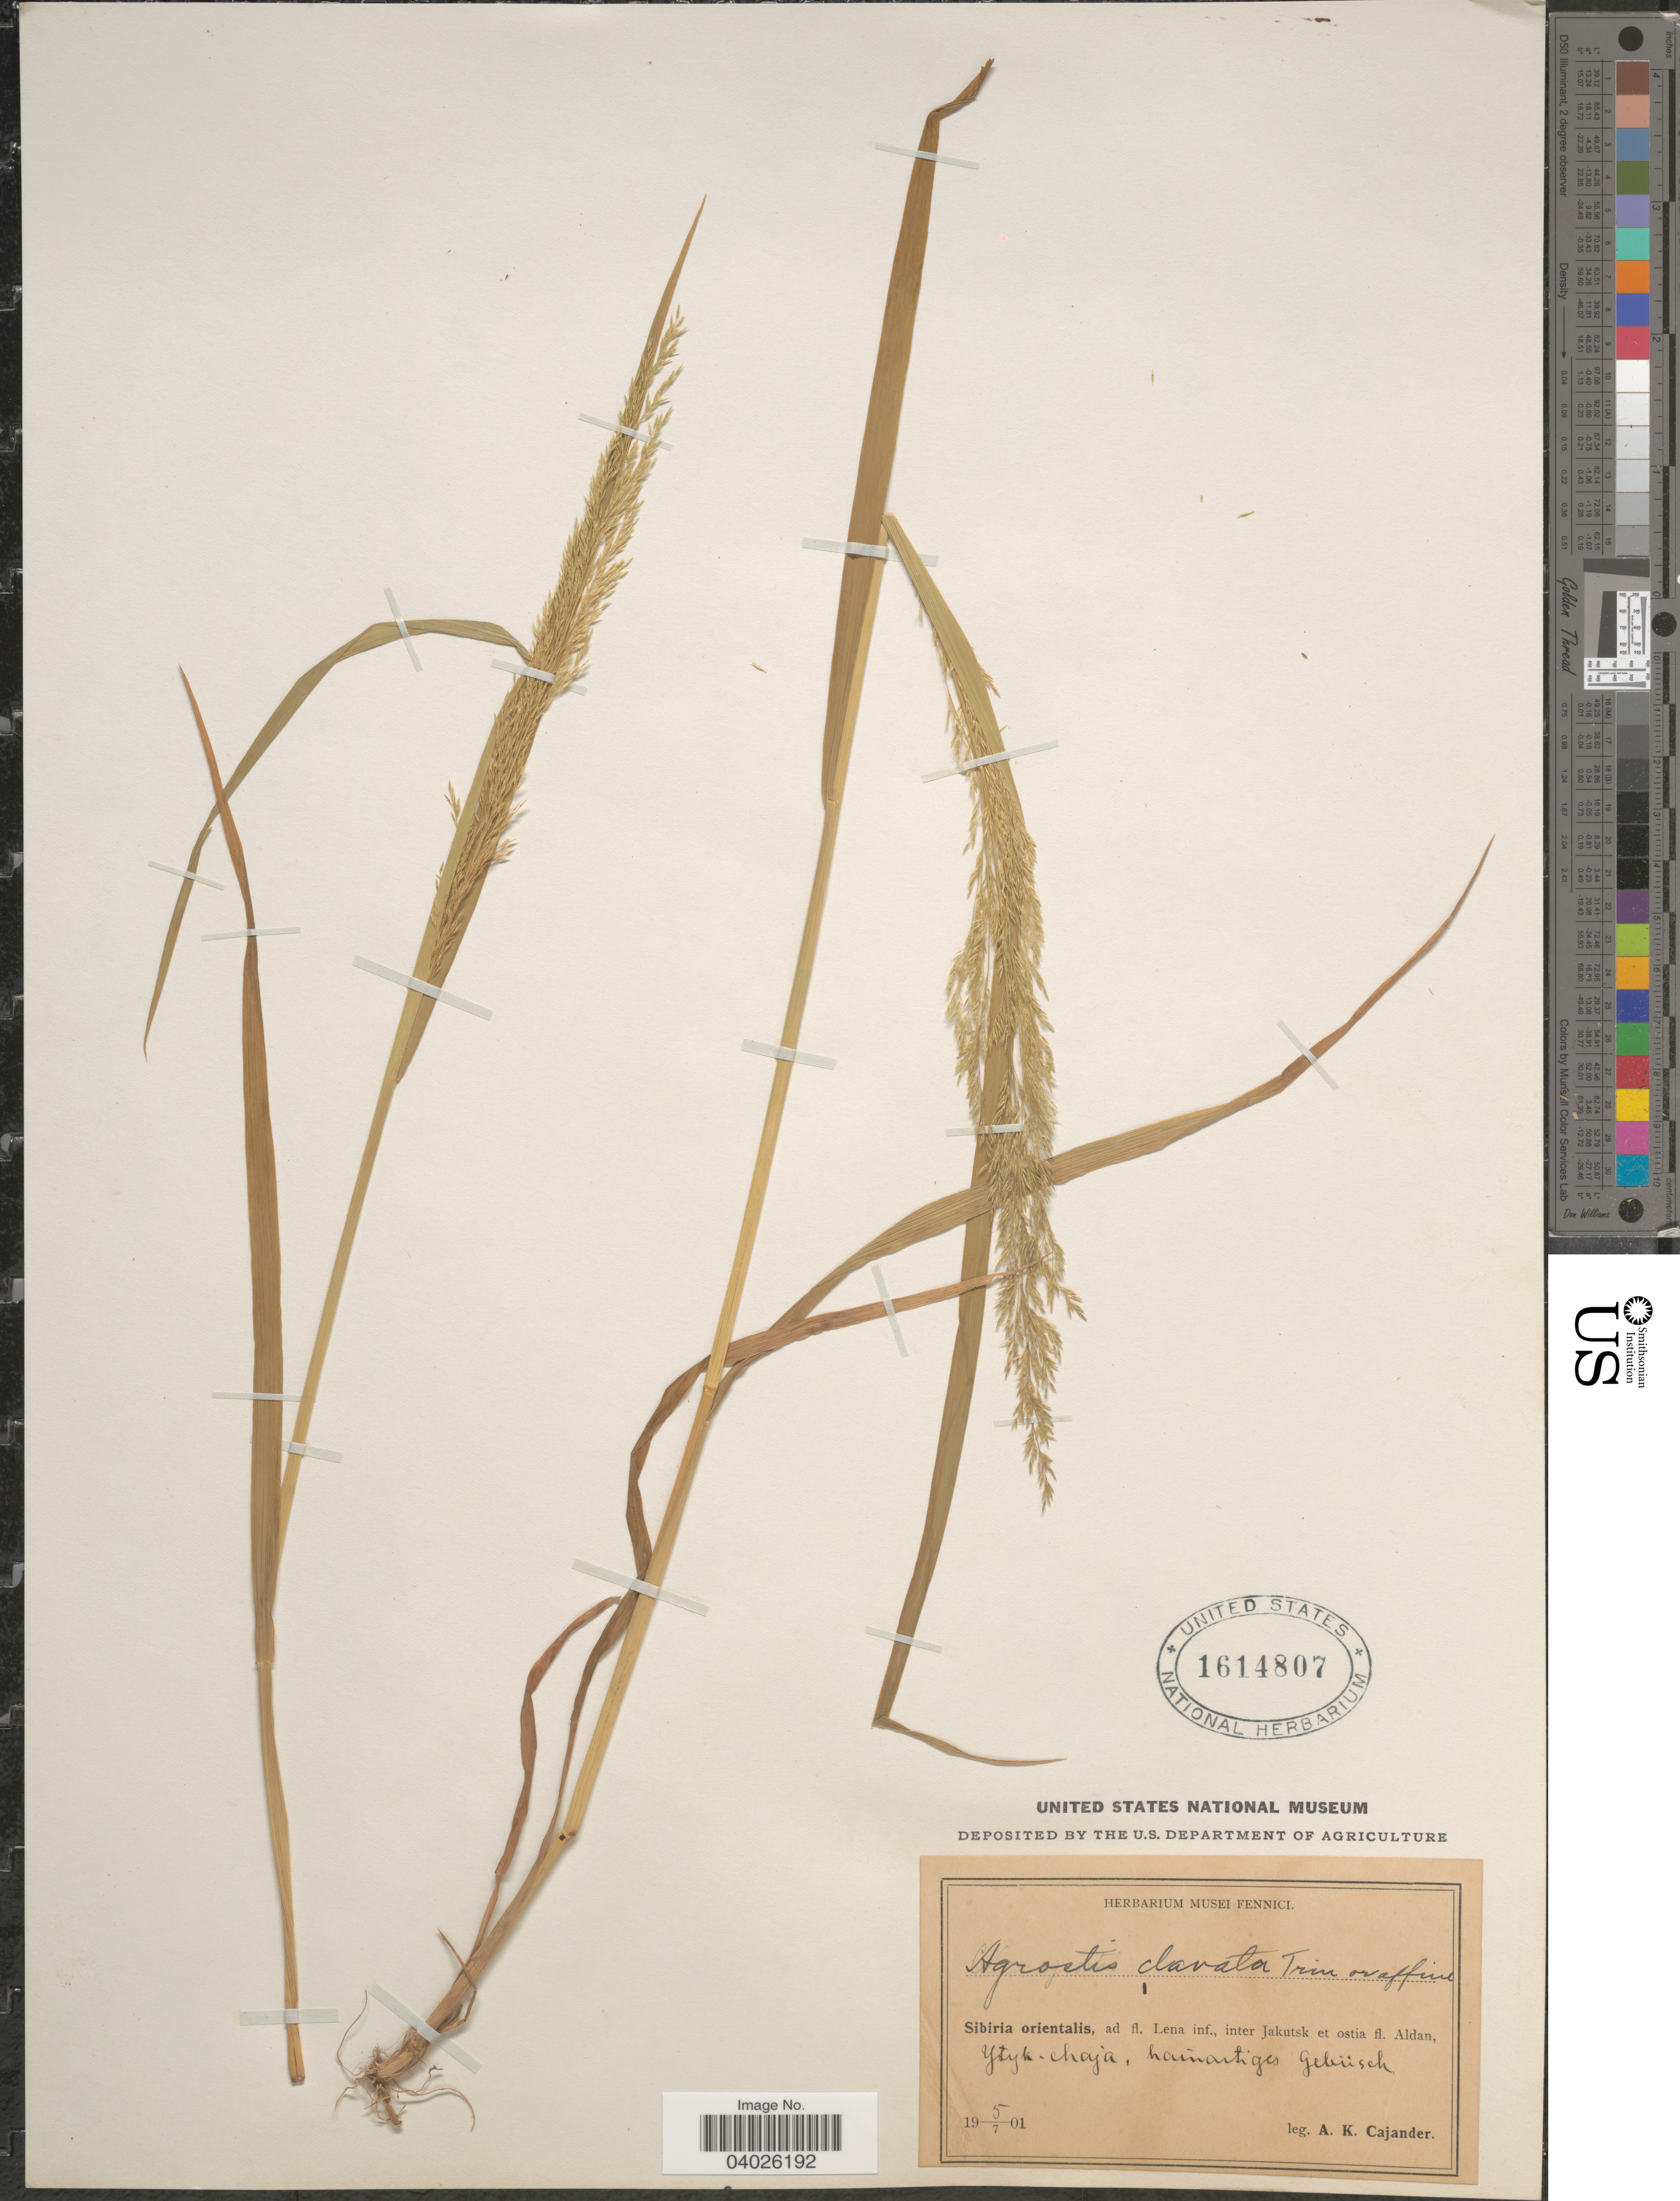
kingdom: Plantae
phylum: Tracheophyta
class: Liliopsida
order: Poales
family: Poaceae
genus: Agrostis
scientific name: Agrostis clavata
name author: Trin.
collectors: A. Cajander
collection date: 1901-07-05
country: Russian Federation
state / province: Sakha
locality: Sibiria orientalis, ad fl. Lena inf., inter Jakutsk et ostia fl. Aldan, Ytyk-chaja, hainartiges Gebüsch.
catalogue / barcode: US 1614807